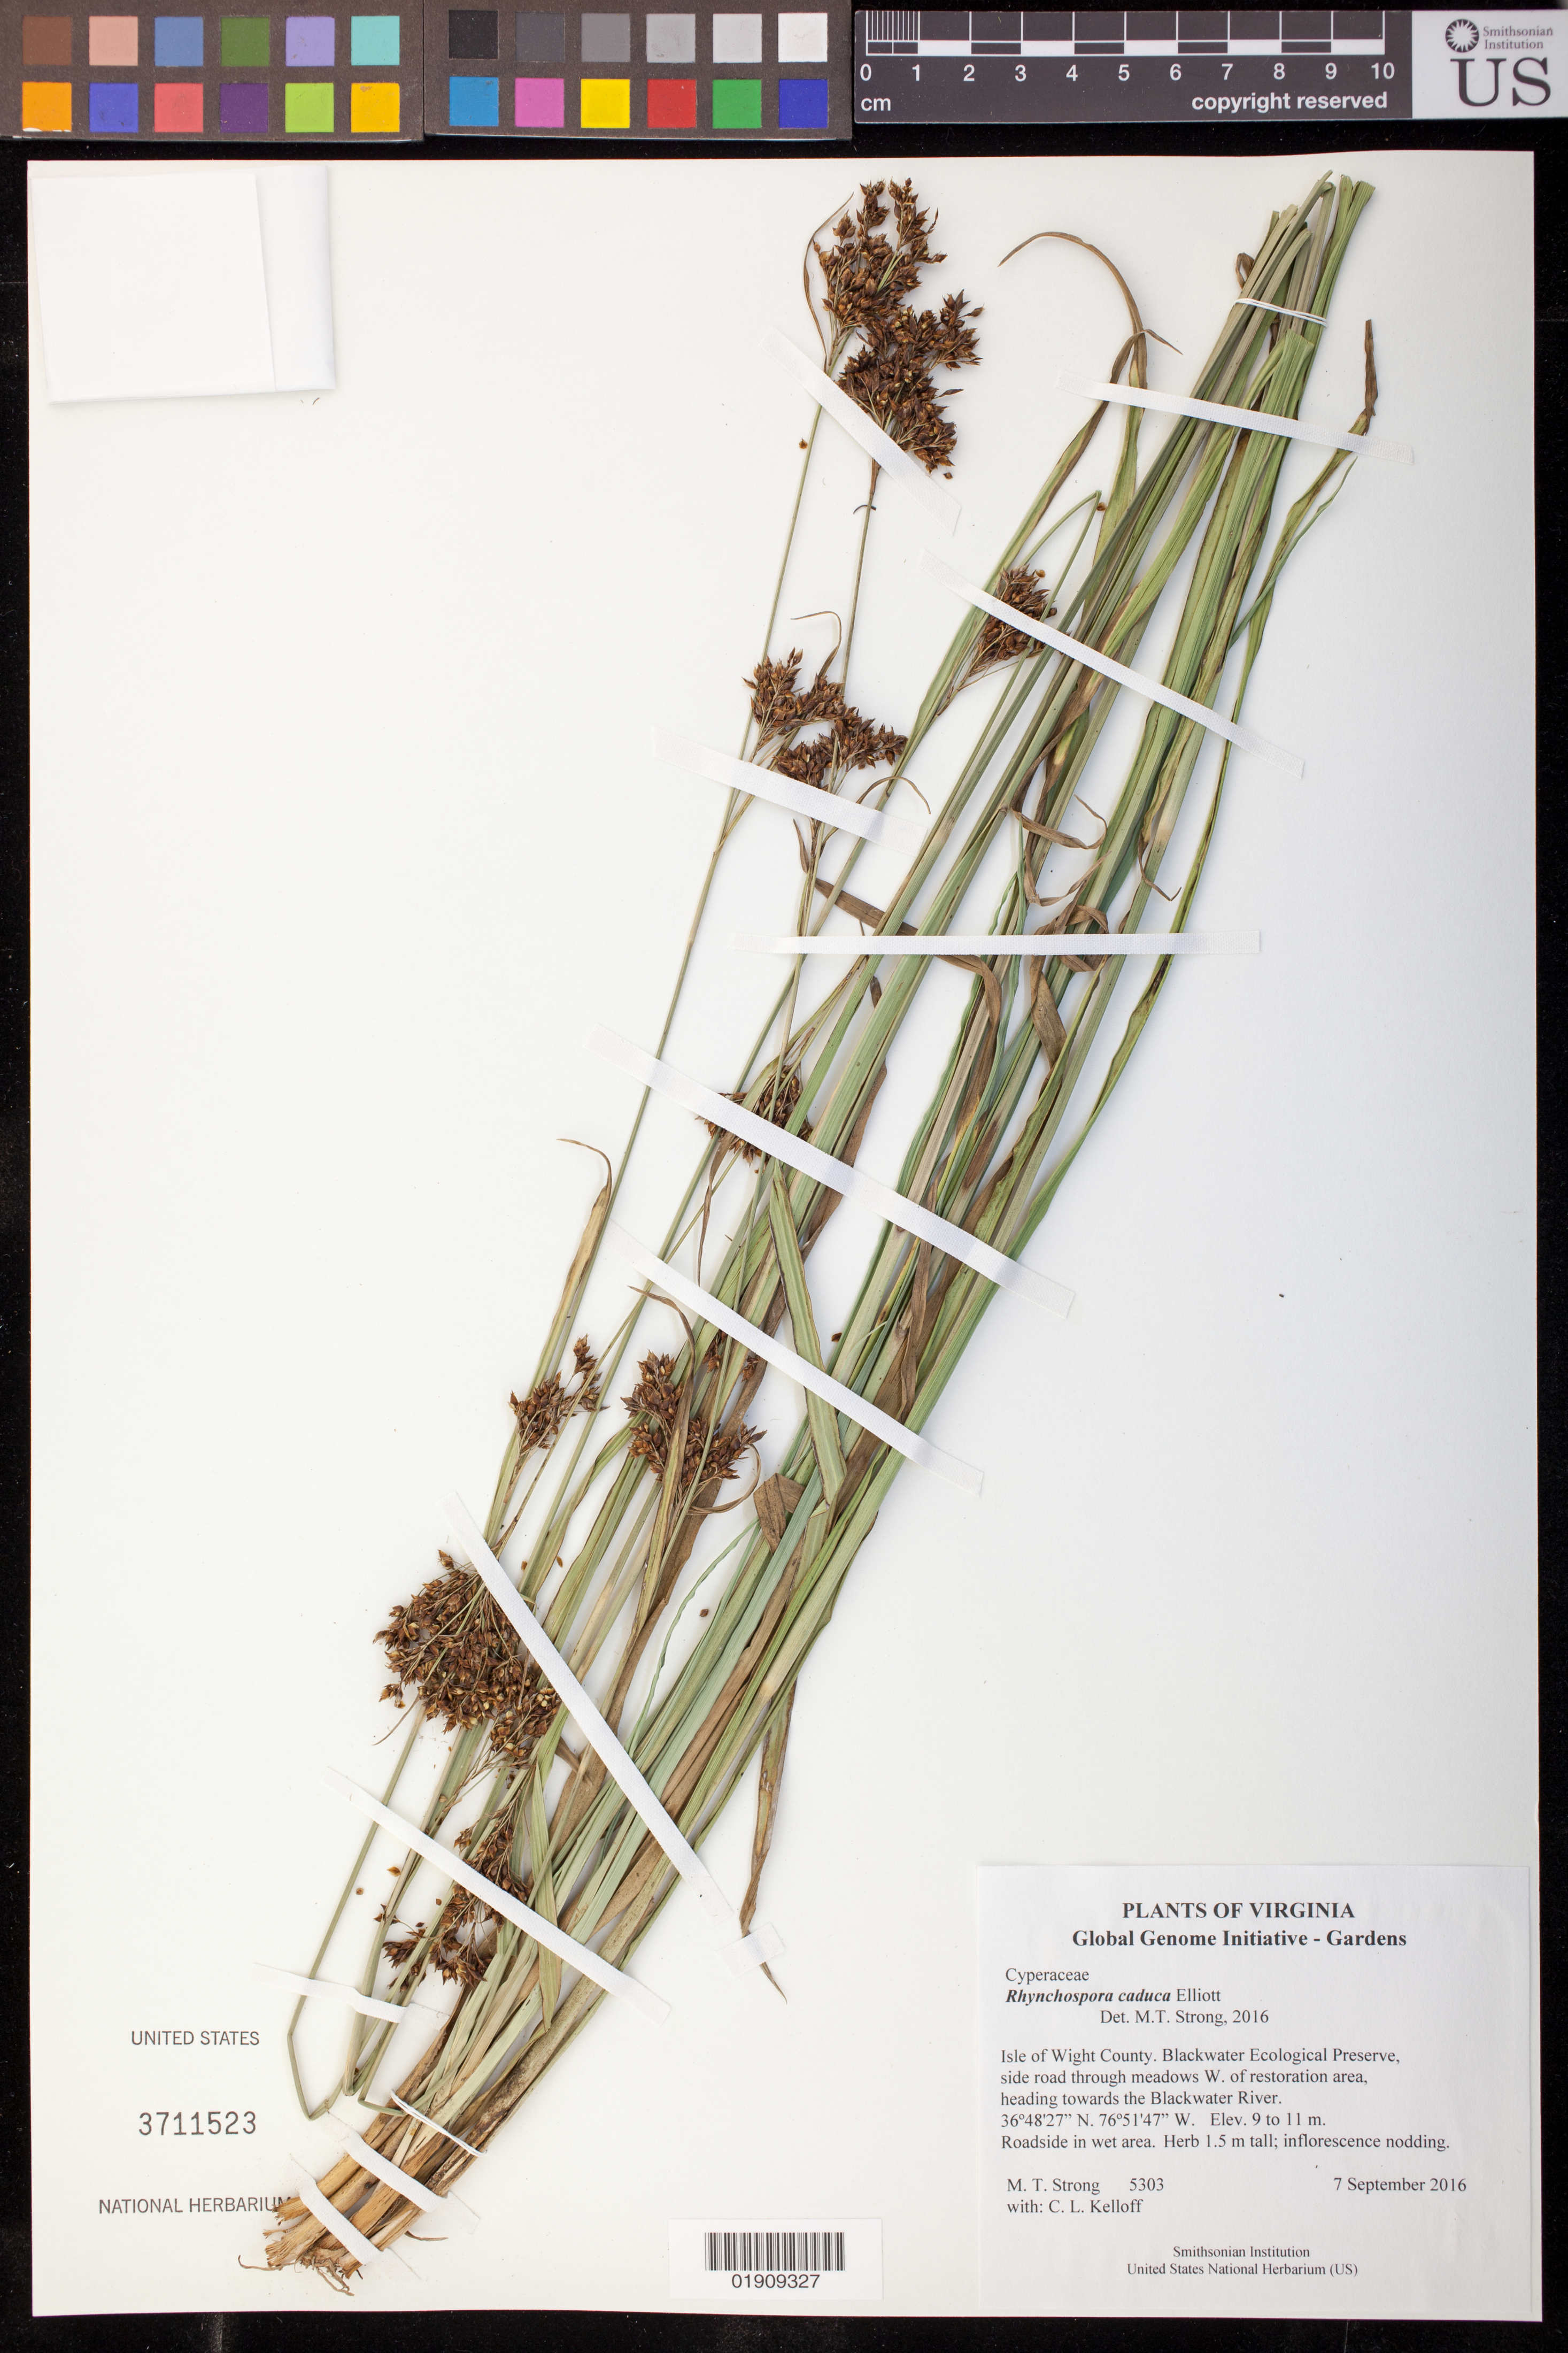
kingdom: Plantae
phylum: Tracheophyta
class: Liliopsida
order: Poales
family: Cyperaceae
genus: Rhynchospora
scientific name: Rhynchospora caduca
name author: Elliott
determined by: Strong, Mark T., (BOT), Smithsonian Institution - National Museum of Natural History (UNITED STATES)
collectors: M. T. Strong & C. L. Kelloff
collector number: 5303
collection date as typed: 7 September 2016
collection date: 2016-09-07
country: United States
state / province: Virginia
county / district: Isle of Wight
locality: Blackwater Ecological Preserve, side road through meadows W of restoration area, heading towards the Blackwater River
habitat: Roadside in wet area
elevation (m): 9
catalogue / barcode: US 3711523